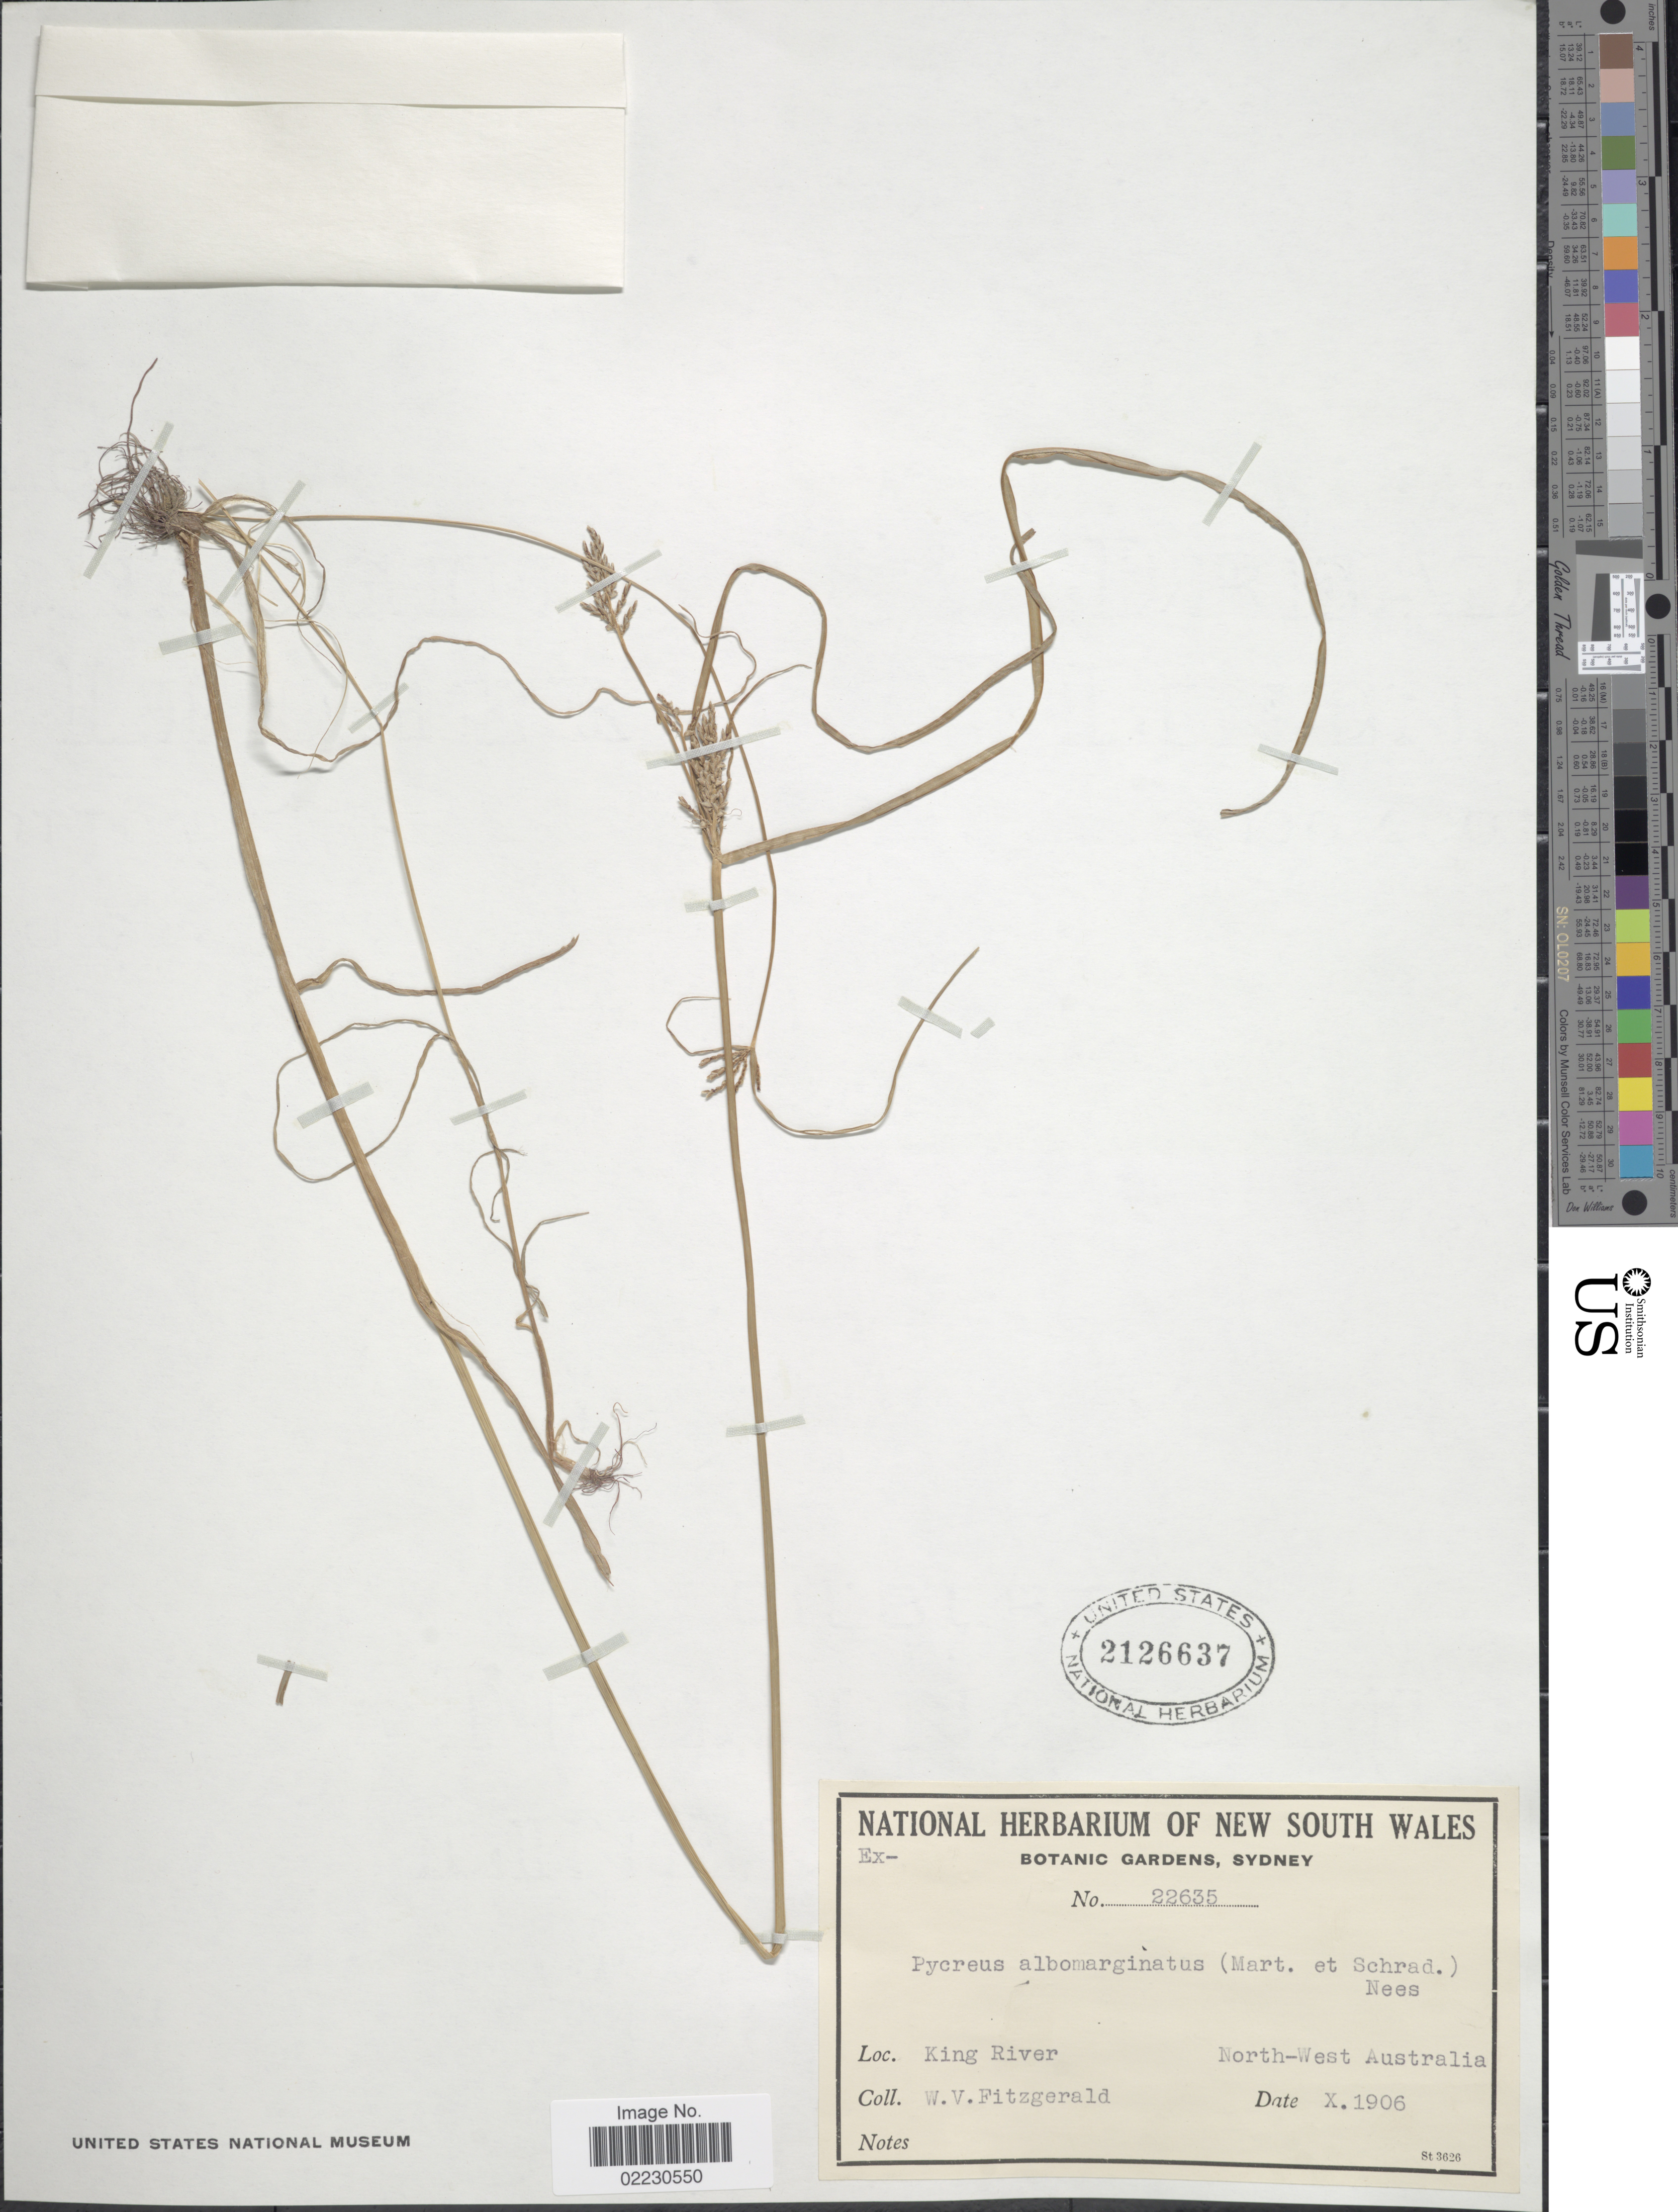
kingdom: Plantae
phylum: Tracheophyta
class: Liliopsida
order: Poales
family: Cyperaceae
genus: Cyperus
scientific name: Cyperus macrostachyos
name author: Lam.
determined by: Strong, Mark T., (BOT), Smithsonian Institution - National Museum of Natural History (UNITED STATES)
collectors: W. Fitzgerald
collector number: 22635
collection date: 1906-10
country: Australia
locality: King River. North-West Australia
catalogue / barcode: US 2126637